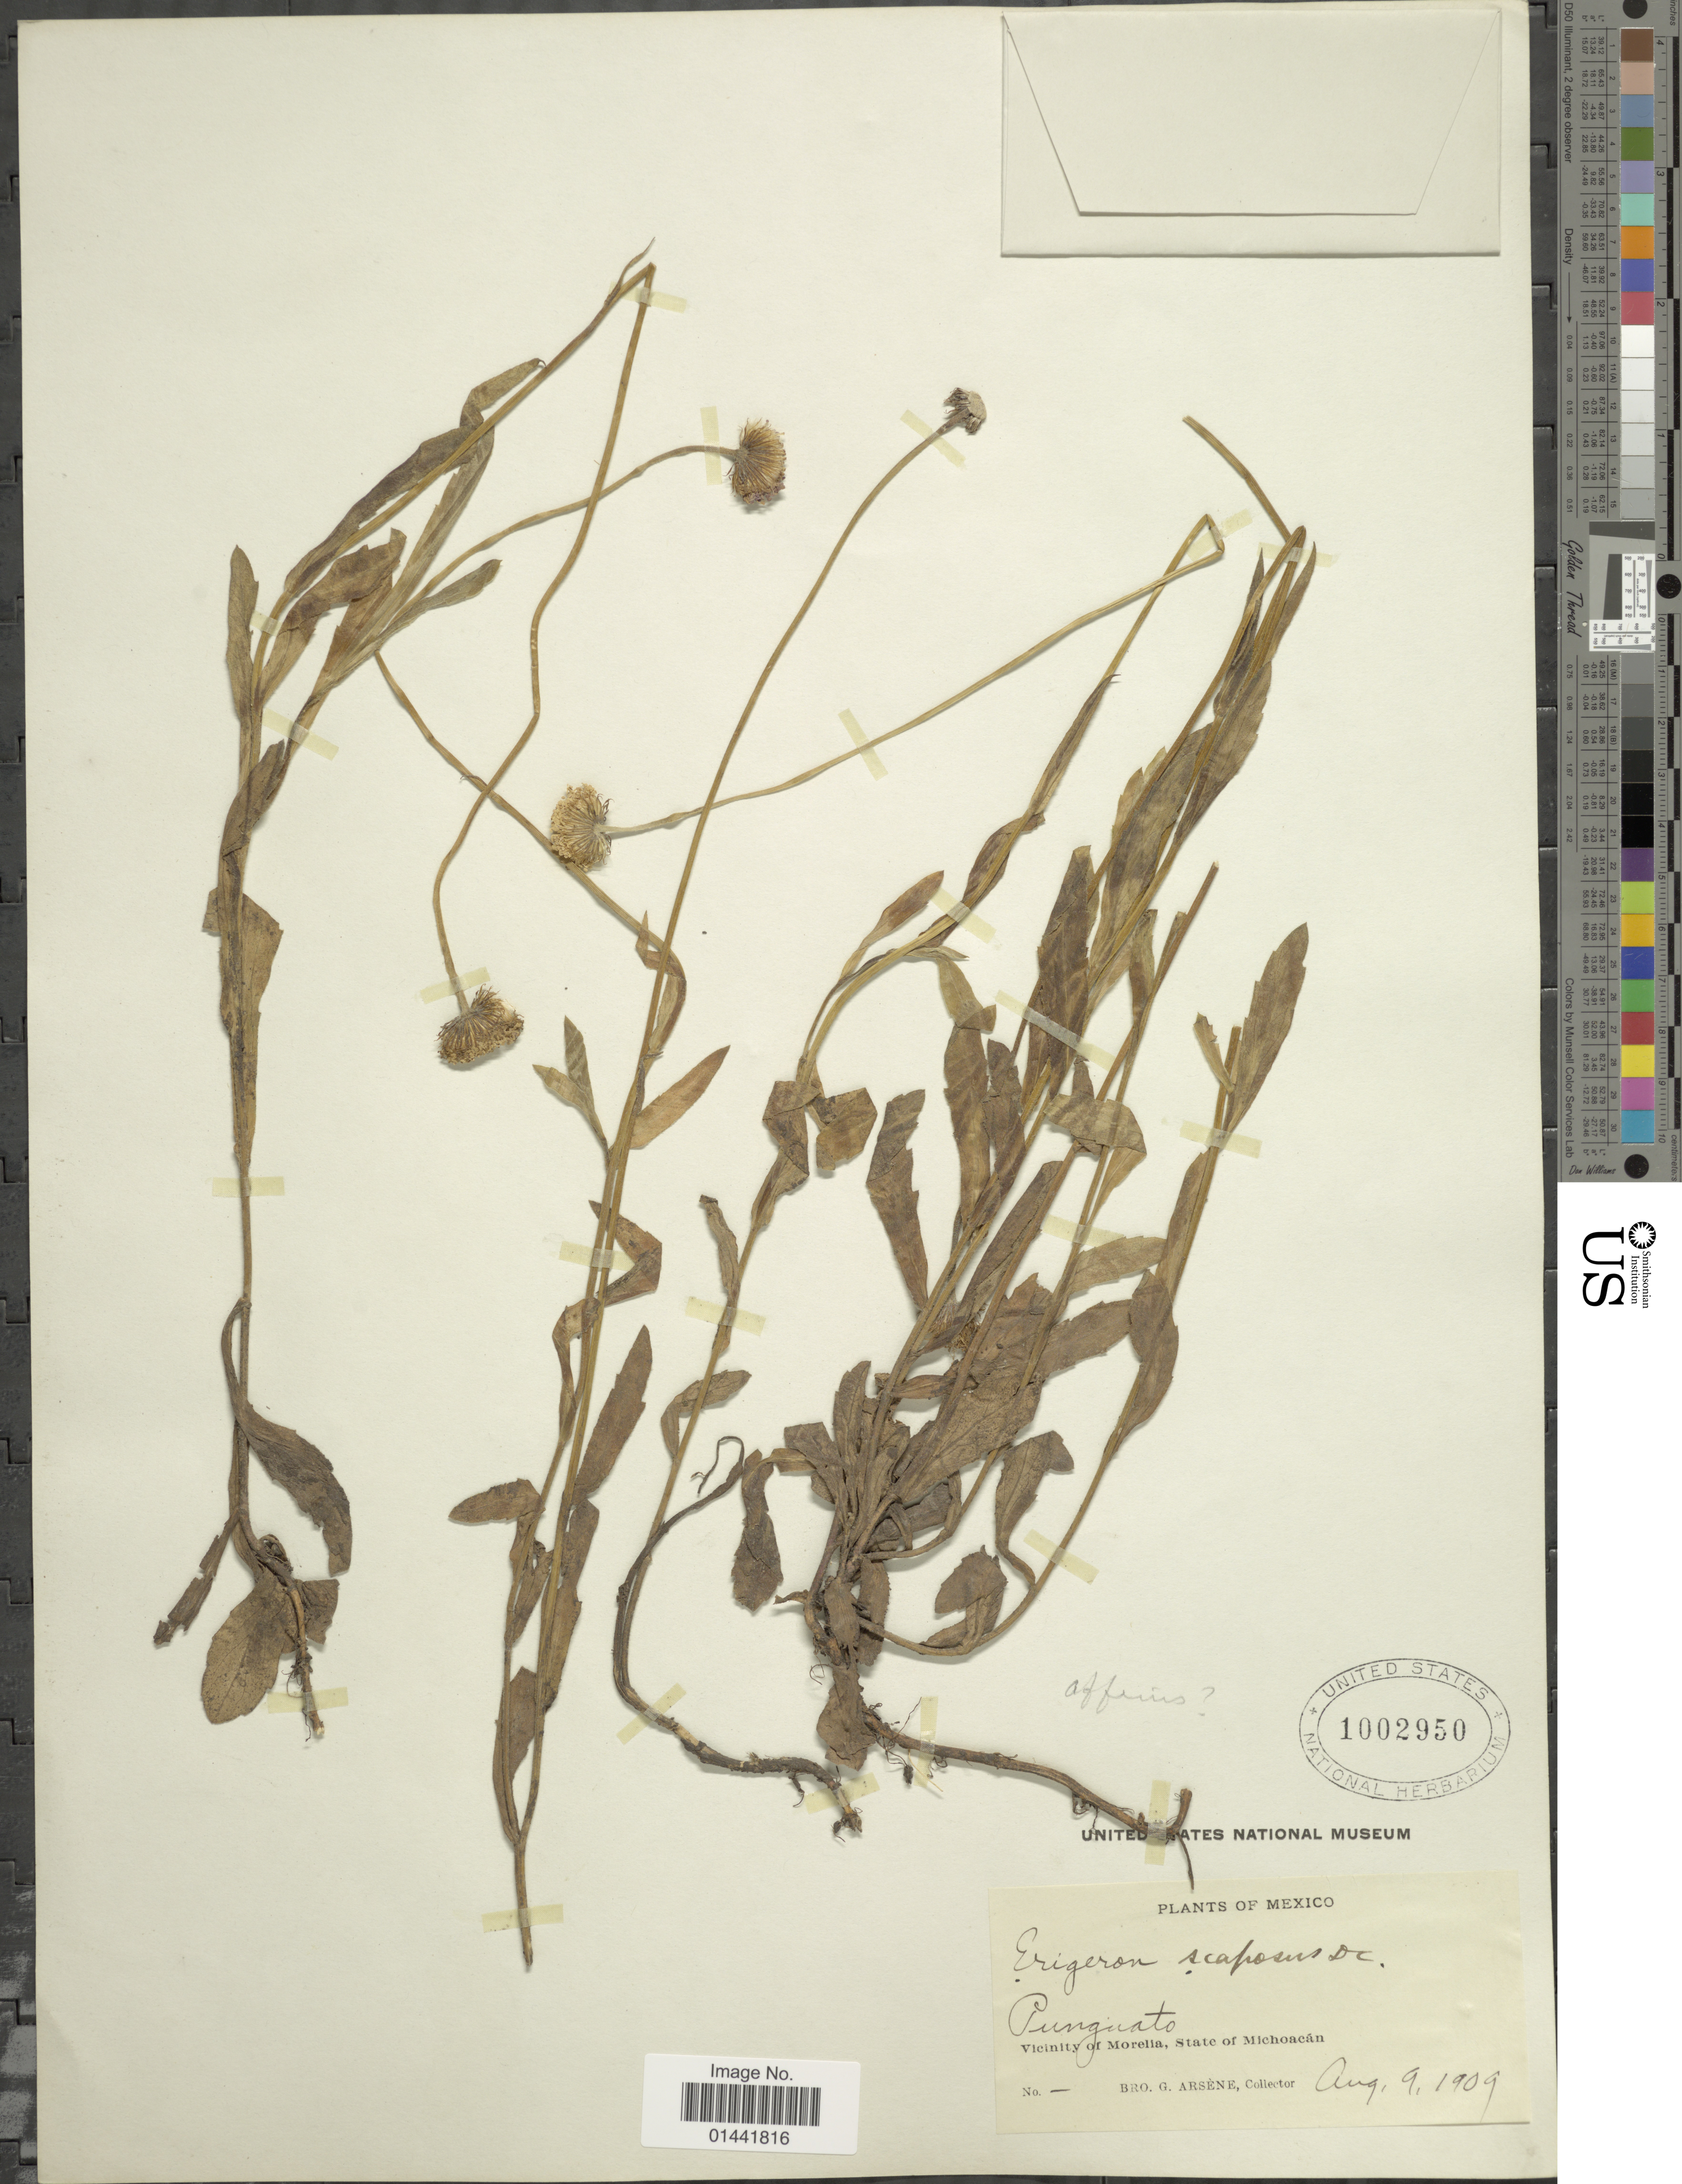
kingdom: Plantae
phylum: Tracheophyta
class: Magnoliopsida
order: Asterales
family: Asteraceae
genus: Erigeron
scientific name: Erigeron scaposus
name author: DC.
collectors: Bro. G. Arsène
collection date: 1909-08-09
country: Mexico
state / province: Michoacán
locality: Punzuato, Vicinity of Morelia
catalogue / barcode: US 1002950